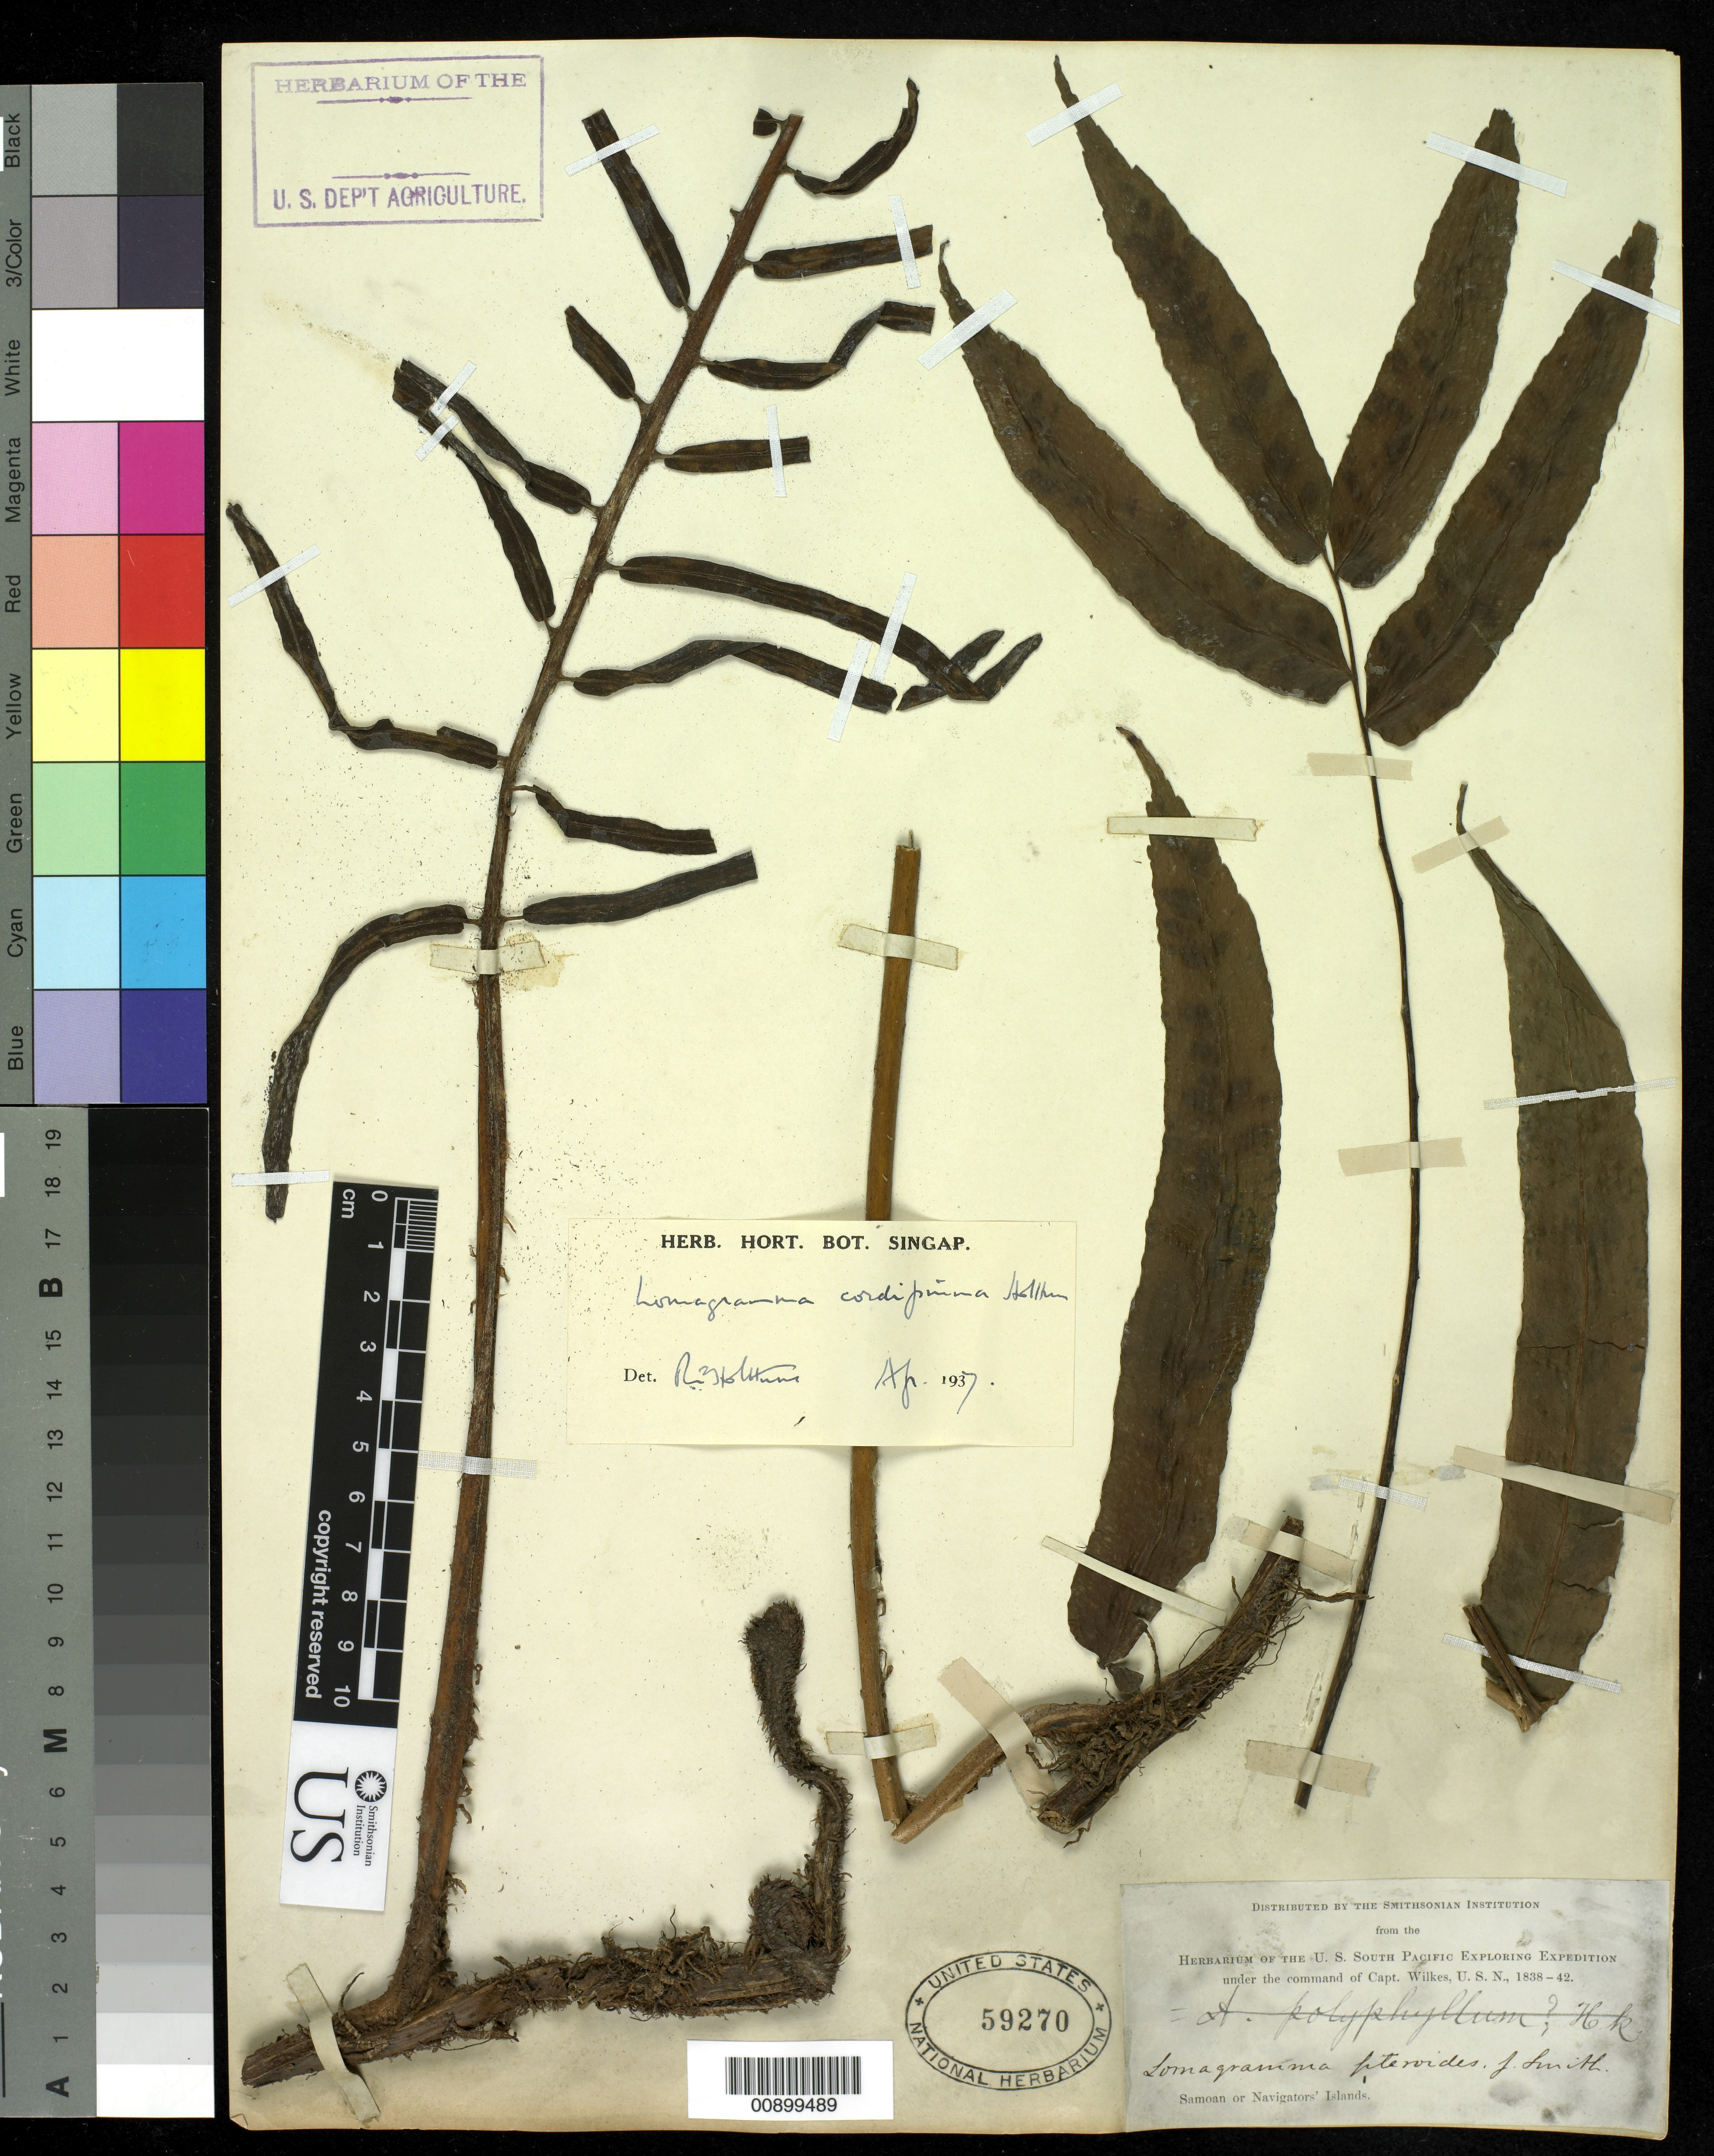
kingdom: Plantae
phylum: Tracheophyta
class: Polypodiopsida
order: Polypodiales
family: Dryopteridaceae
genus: Lomagramma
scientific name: Lomagramma cordipinna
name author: Holttum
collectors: Wilkes Explor. Exped.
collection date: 1838/1842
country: American Samoa / Samoa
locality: Samoan or Navigators' Islands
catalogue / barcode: US 59270